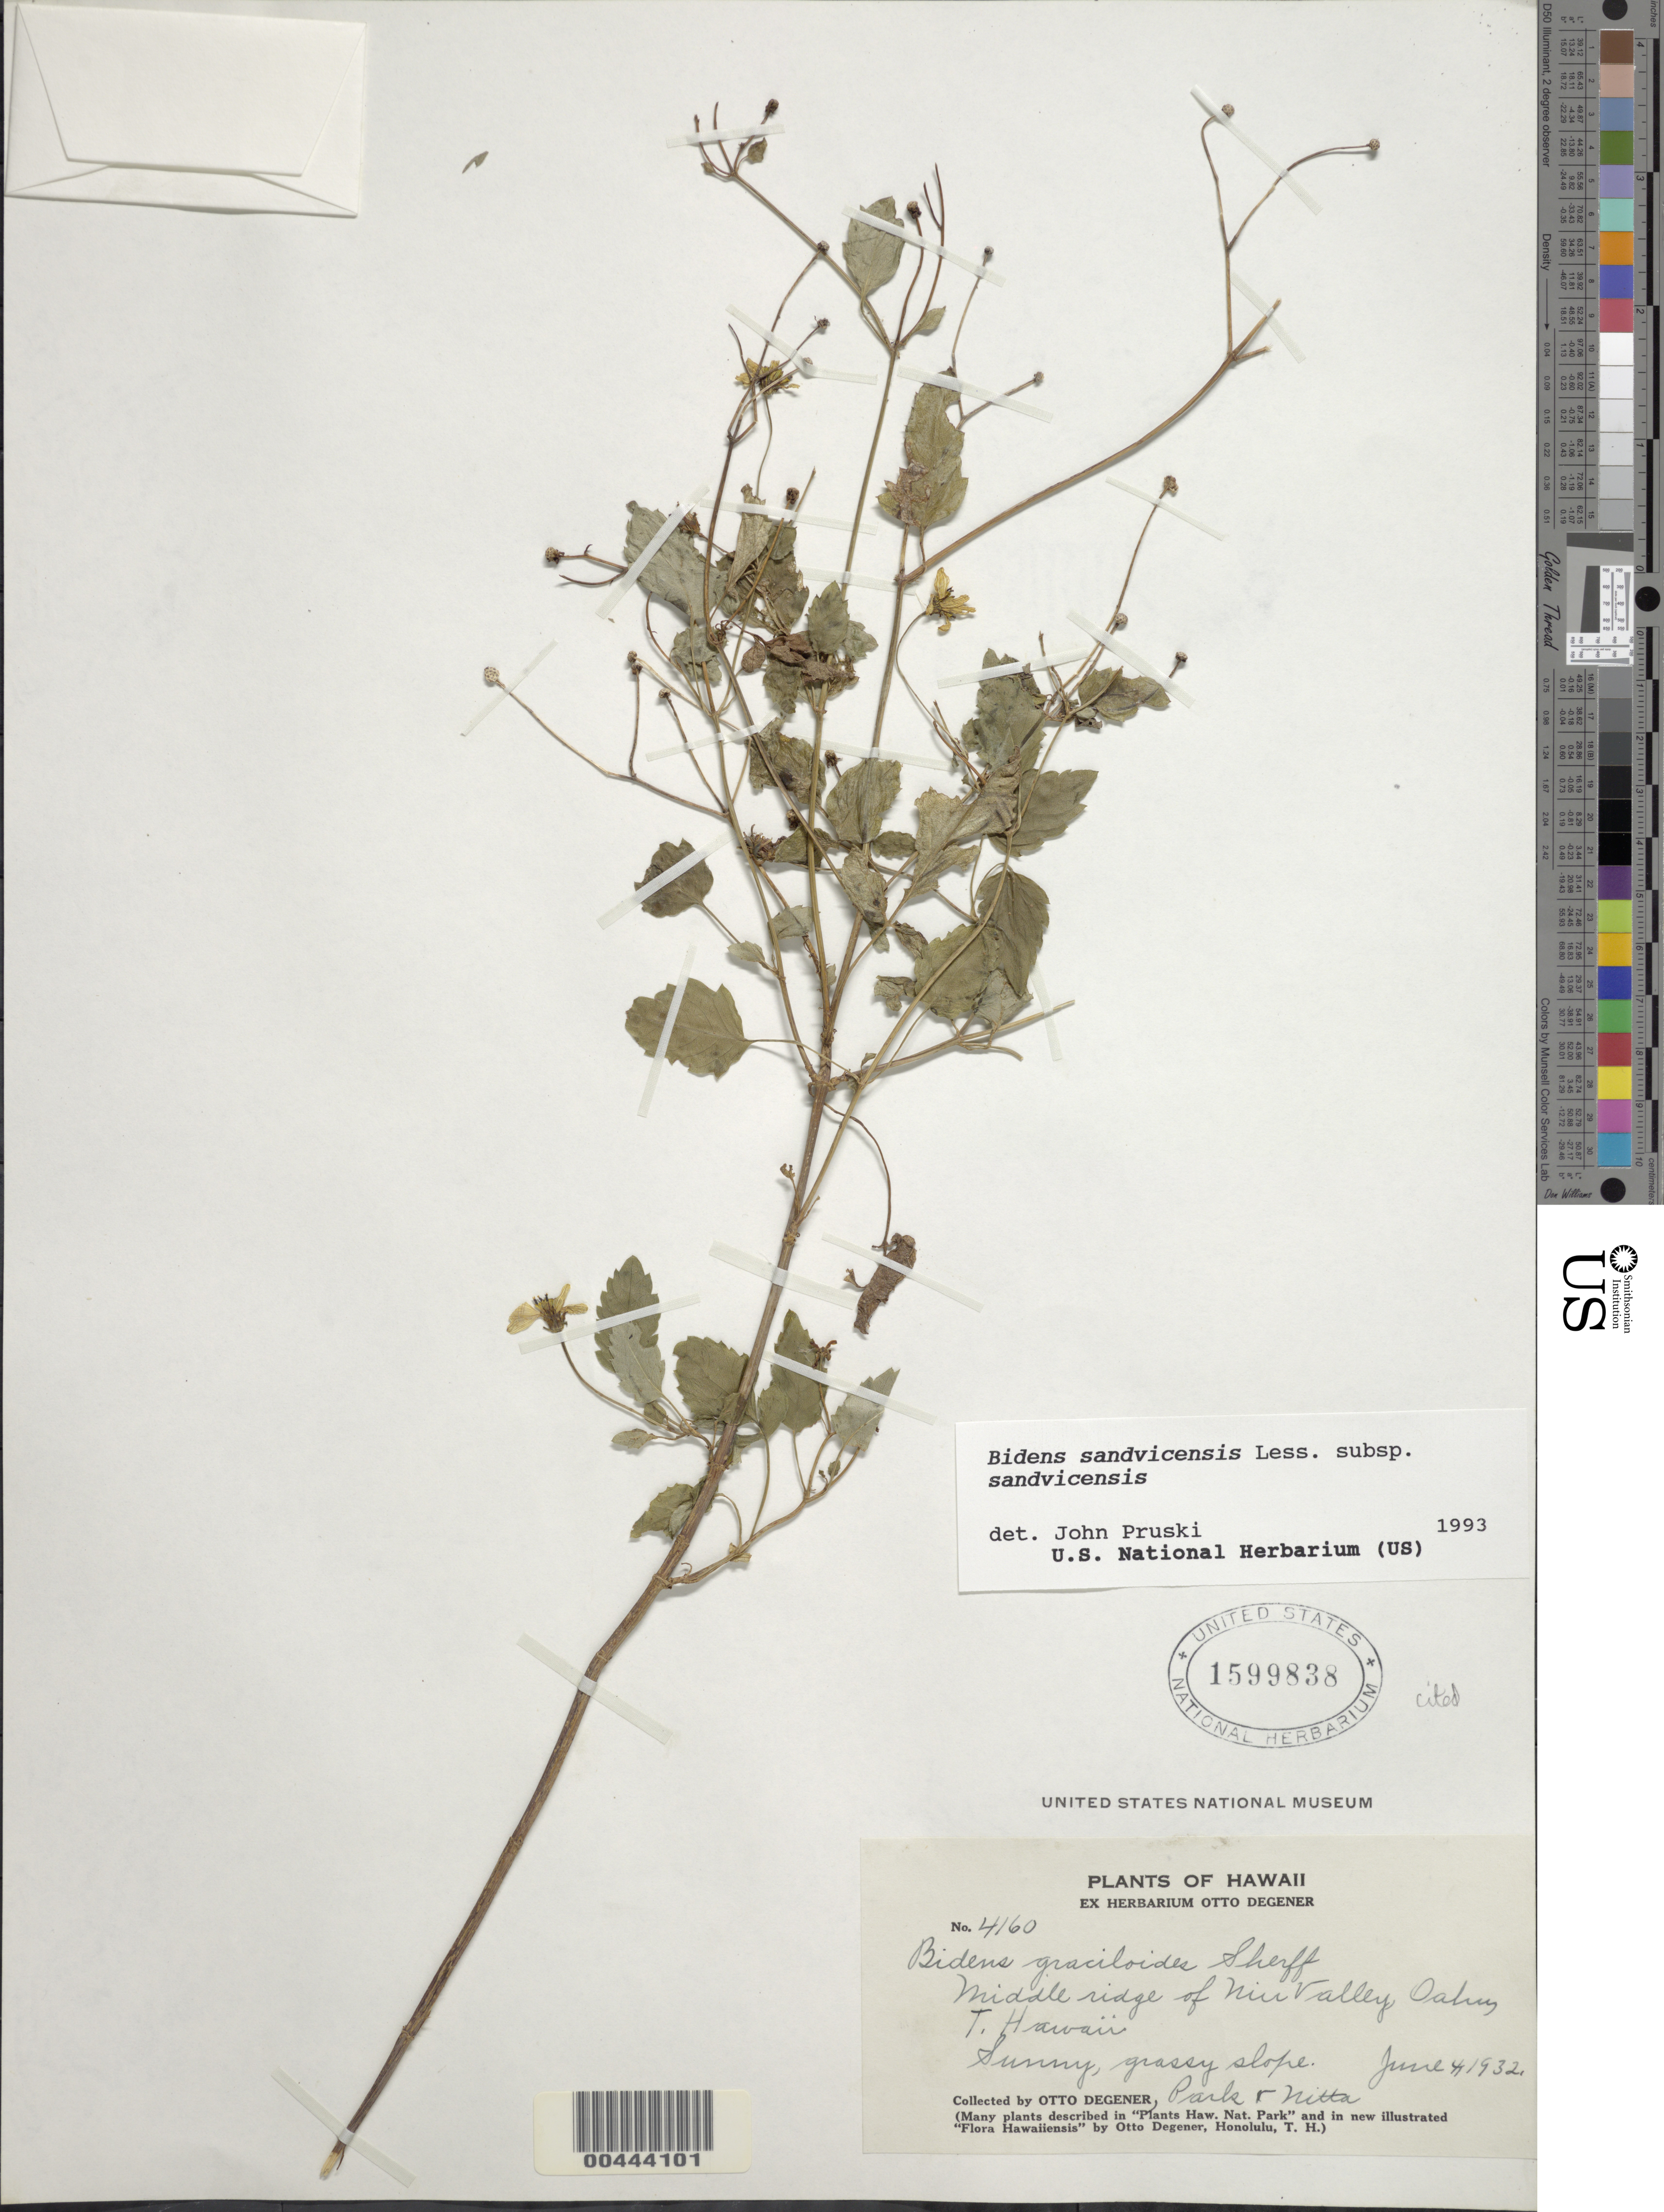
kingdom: Plantae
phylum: Tracheophyta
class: Magnoliopsida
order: Asterales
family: Asteraceae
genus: Bidens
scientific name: Bidens sandvicensis subsp. sandvicensis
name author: Less.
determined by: Pruski, J. F.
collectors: O. Degener, Park & Nitta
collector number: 4160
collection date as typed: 4 Jun 1932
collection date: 1932-06-04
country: United States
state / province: Hawaii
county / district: Honolulu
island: Oahu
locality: Middle ridge of Niu Valley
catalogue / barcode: US 1599838